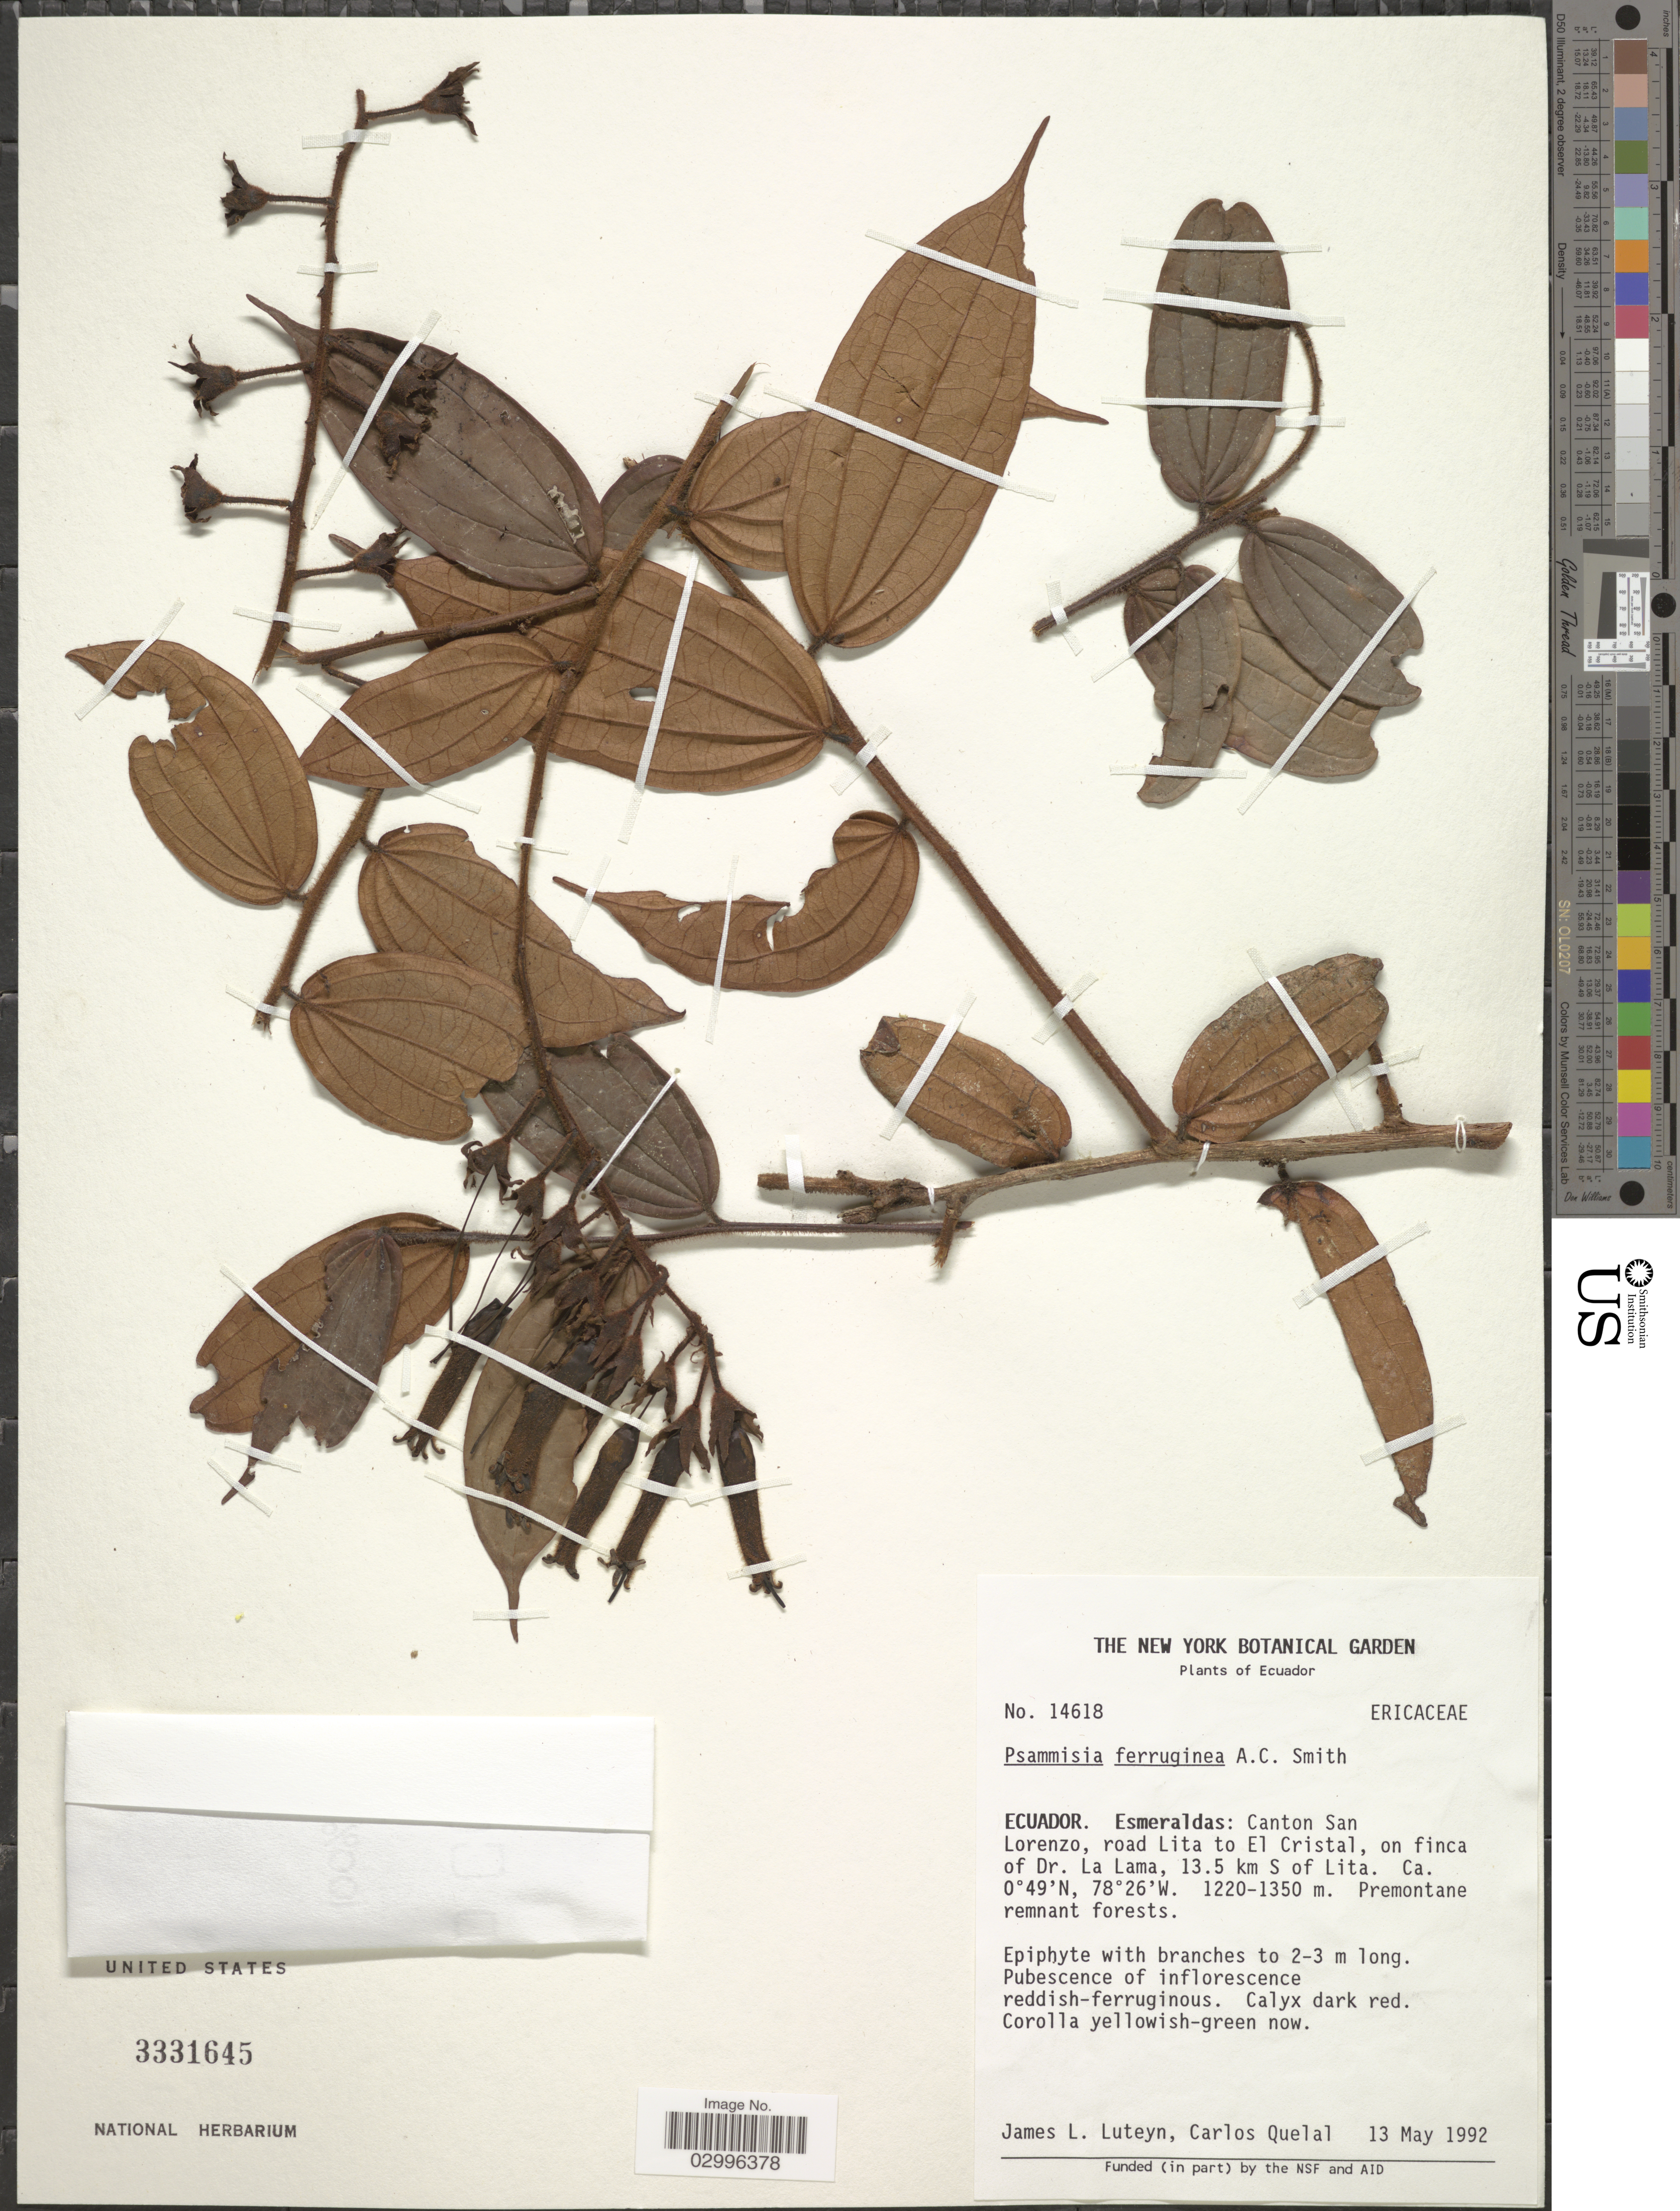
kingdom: Plantae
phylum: Tracheophyta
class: Magnoliopsida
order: Ericales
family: Ericaceae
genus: Psammisia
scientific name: Psammisia ferruginea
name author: A.C. Sm.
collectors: J. L. Luteyn & C. Quelal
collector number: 14618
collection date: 1992-05-13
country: Ecuador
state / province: Esmeraldas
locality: Canton San Lorenzo, road Lita to El Cristal, on finca of Dr. La Lama, 13.5 km S of Lita.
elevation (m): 1220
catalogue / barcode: US 3331645